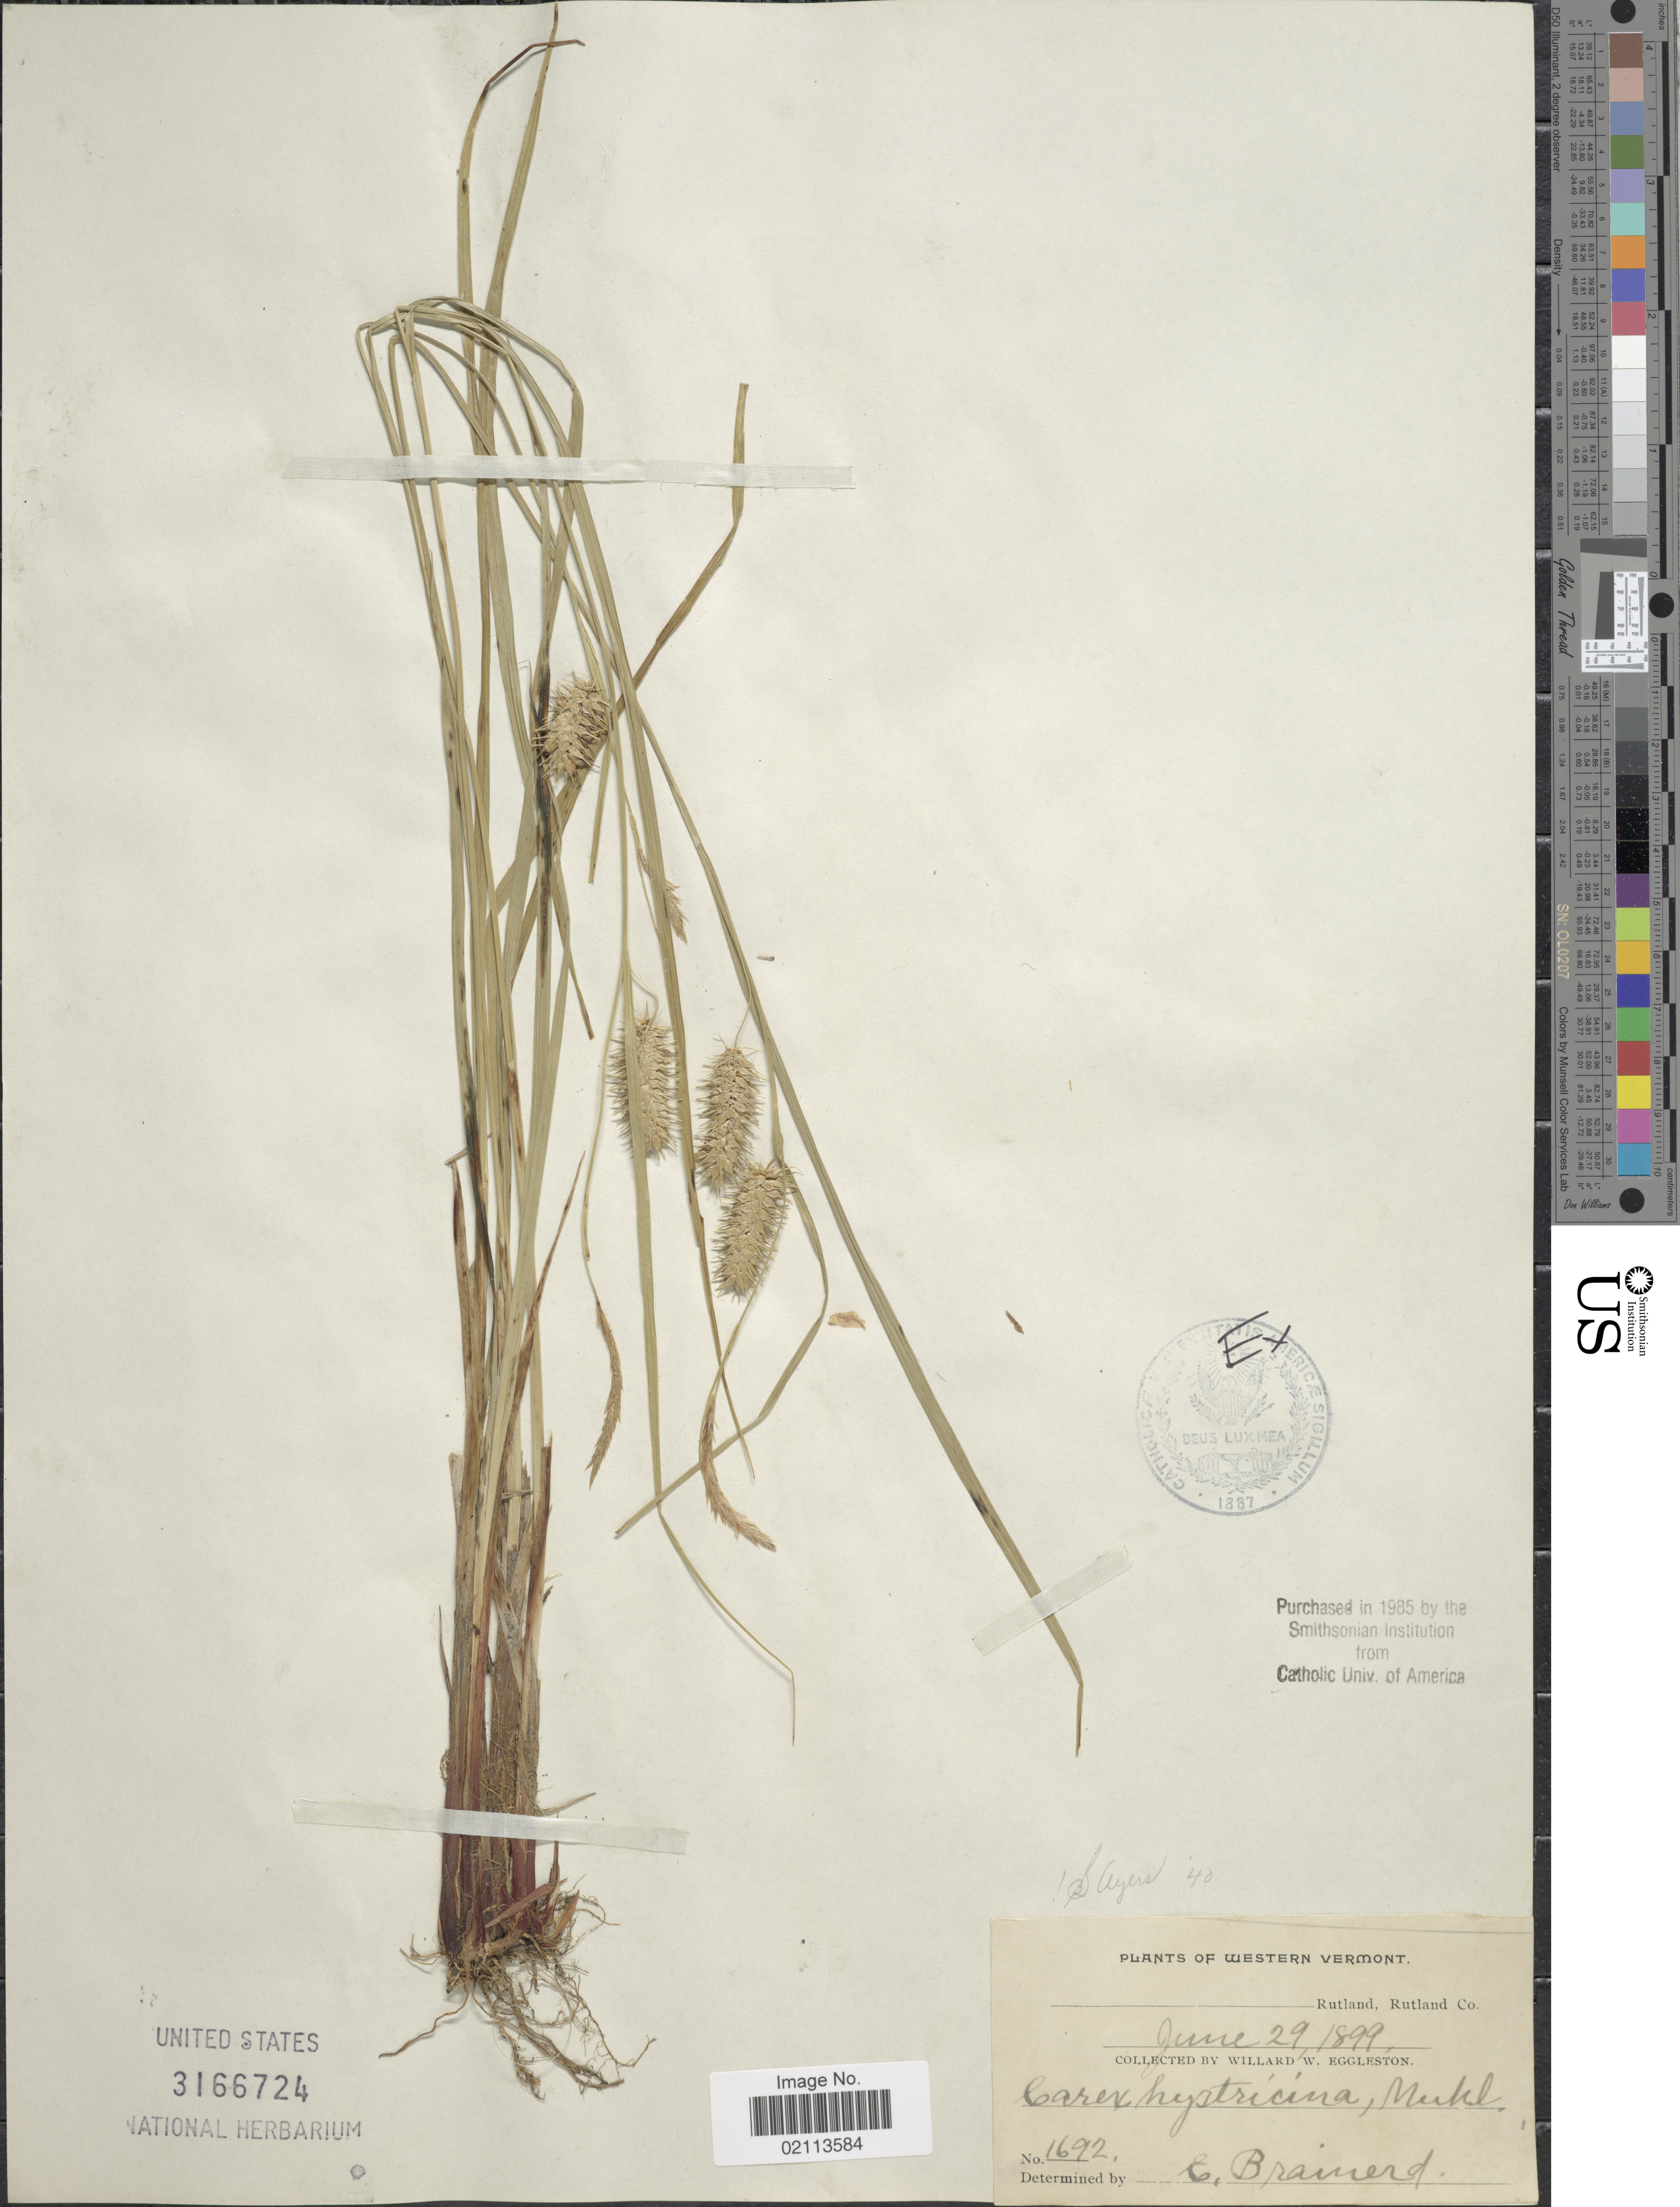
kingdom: Plantae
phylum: Tracheophyta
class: Liliopsida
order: Poales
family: Cyperaceae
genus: Carex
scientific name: Carex hystericina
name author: Muhl. ex Willd.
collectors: W. W. Eggleston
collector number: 1692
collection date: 1899-06-29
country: United States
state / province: Vermont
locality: Western Vermont, Rutland, Rutland Co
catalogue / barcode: US 3166724